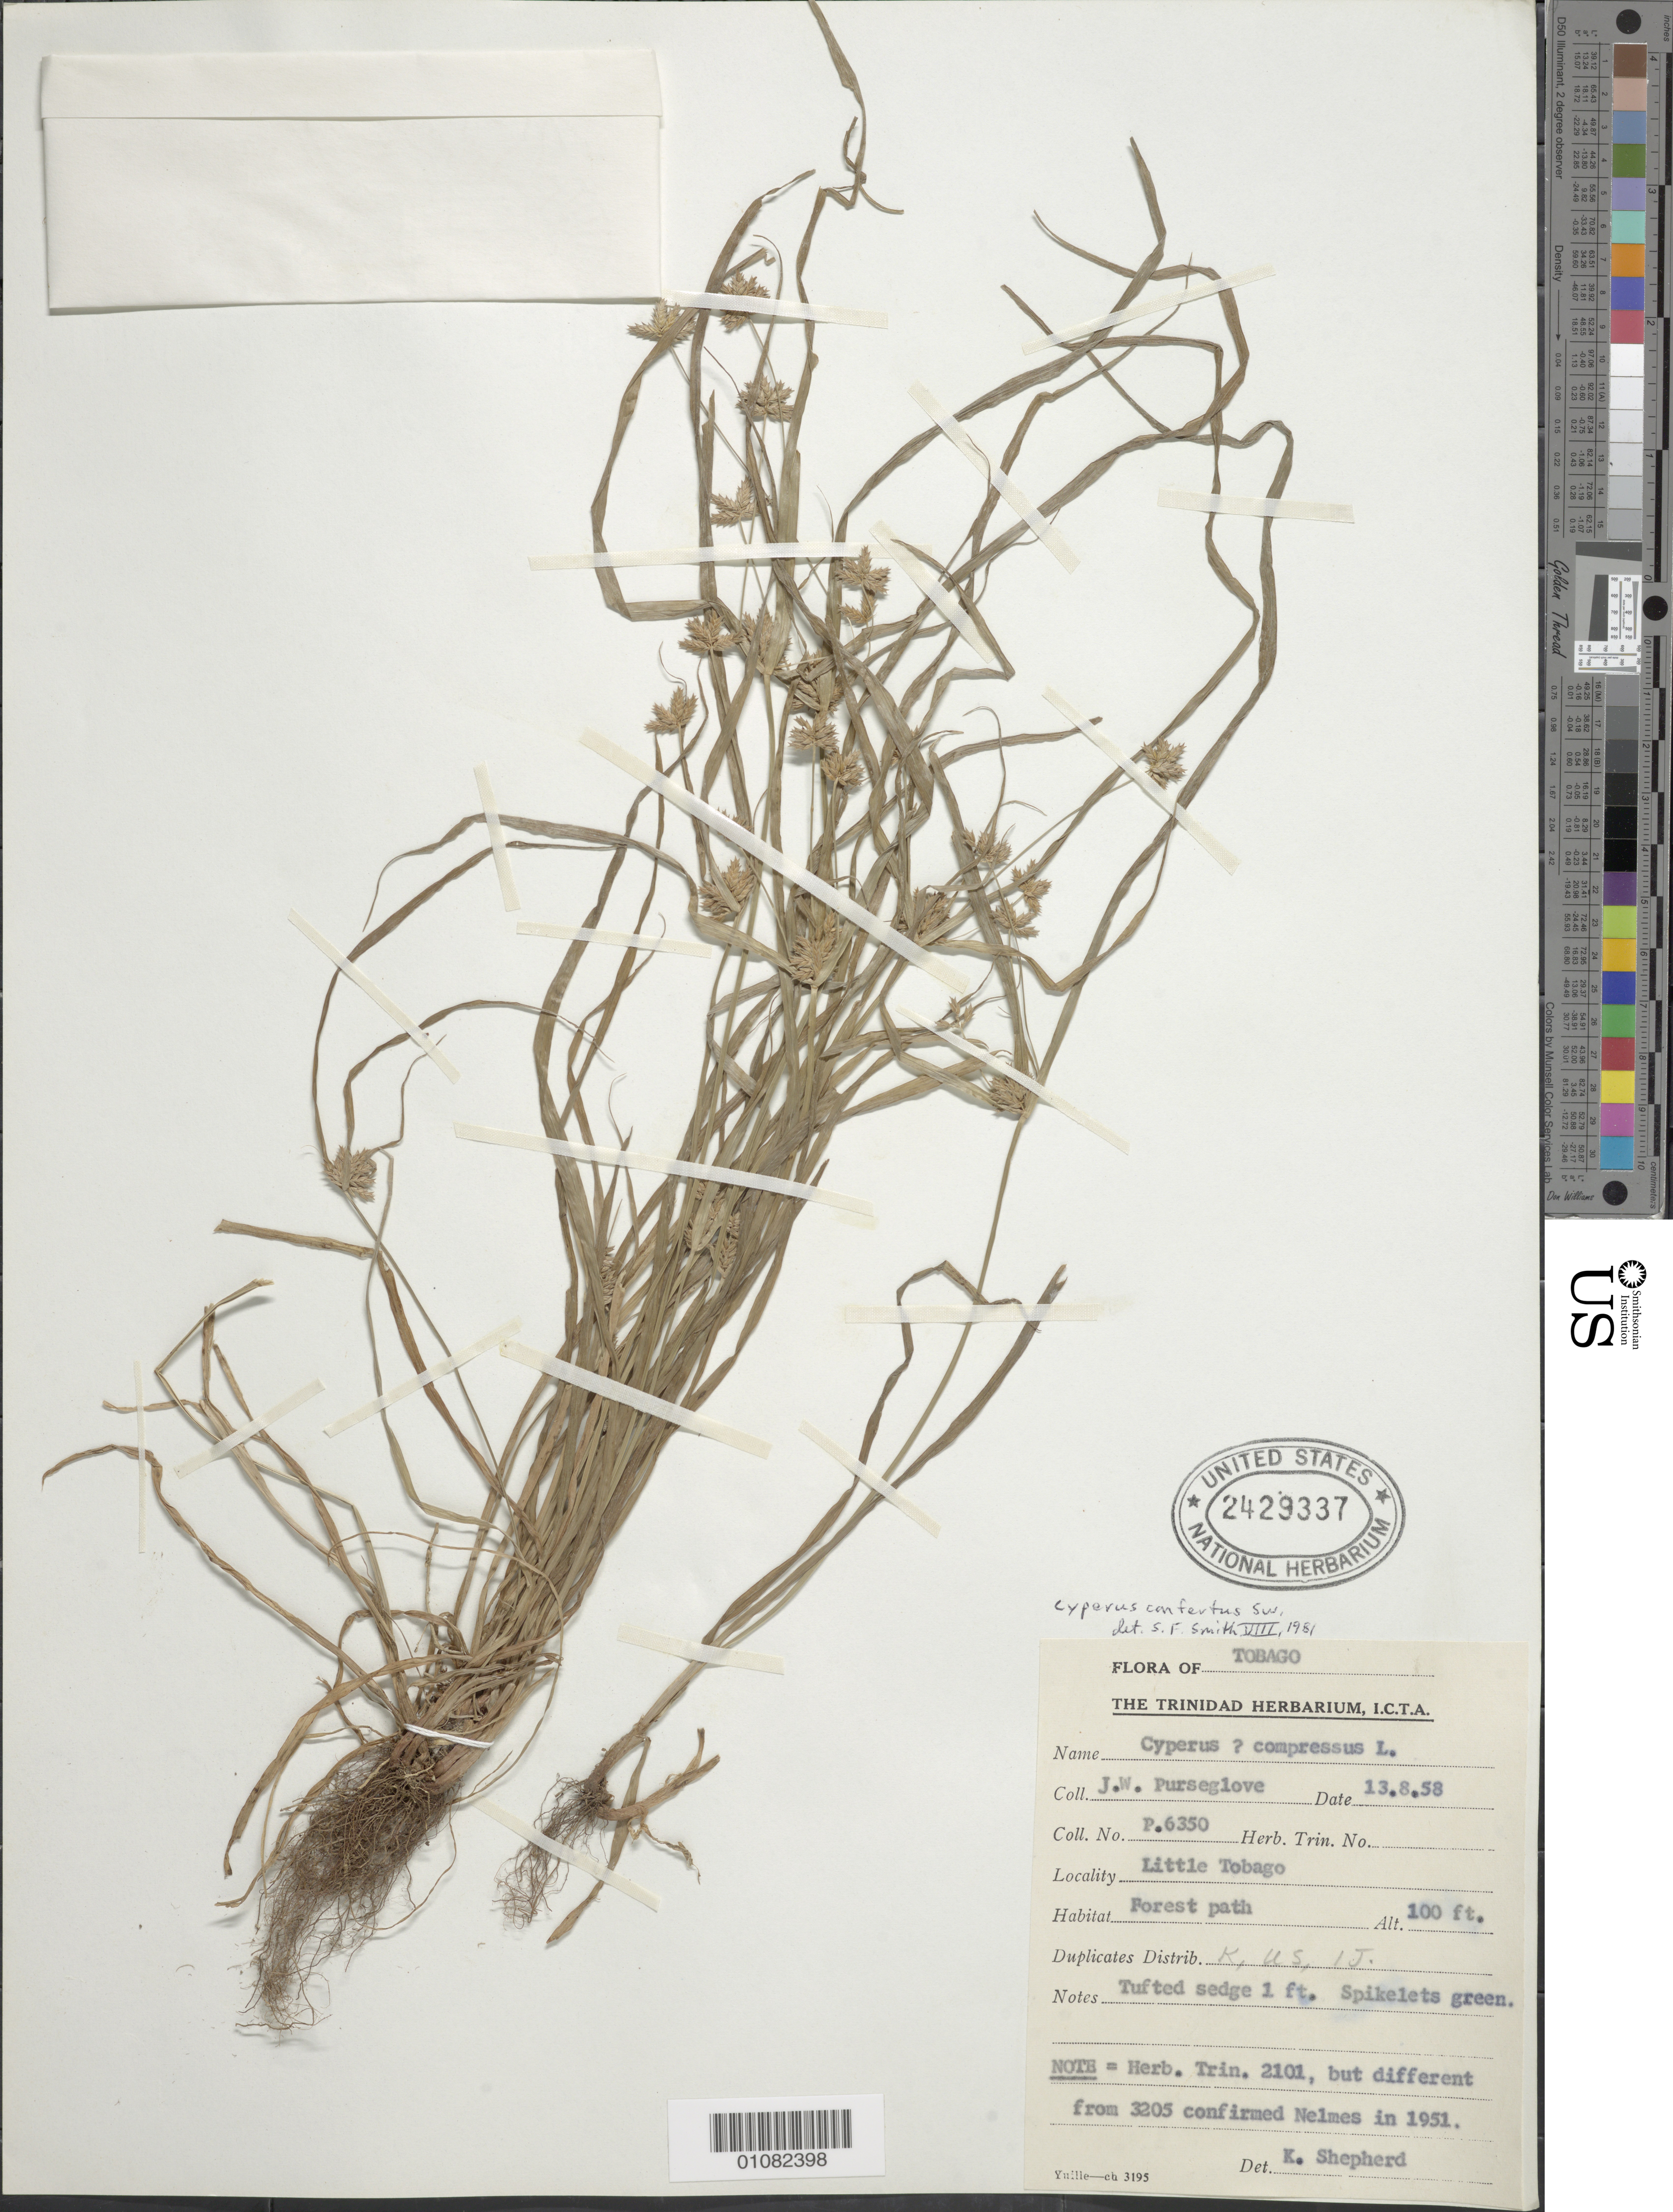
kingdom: Plantae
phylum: Tracheophyta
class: Liliopsida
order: Poales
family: Cyperaceae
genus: Cyperus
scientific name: Cyperus confertus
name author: Sw.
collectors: J. Purseglove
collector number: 6350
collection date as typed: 13 Aug 1958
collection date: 1958-08-13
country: Trinidad and Tobago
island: Tobago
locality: Little Tobago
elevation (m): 30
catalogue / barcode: US 2429337